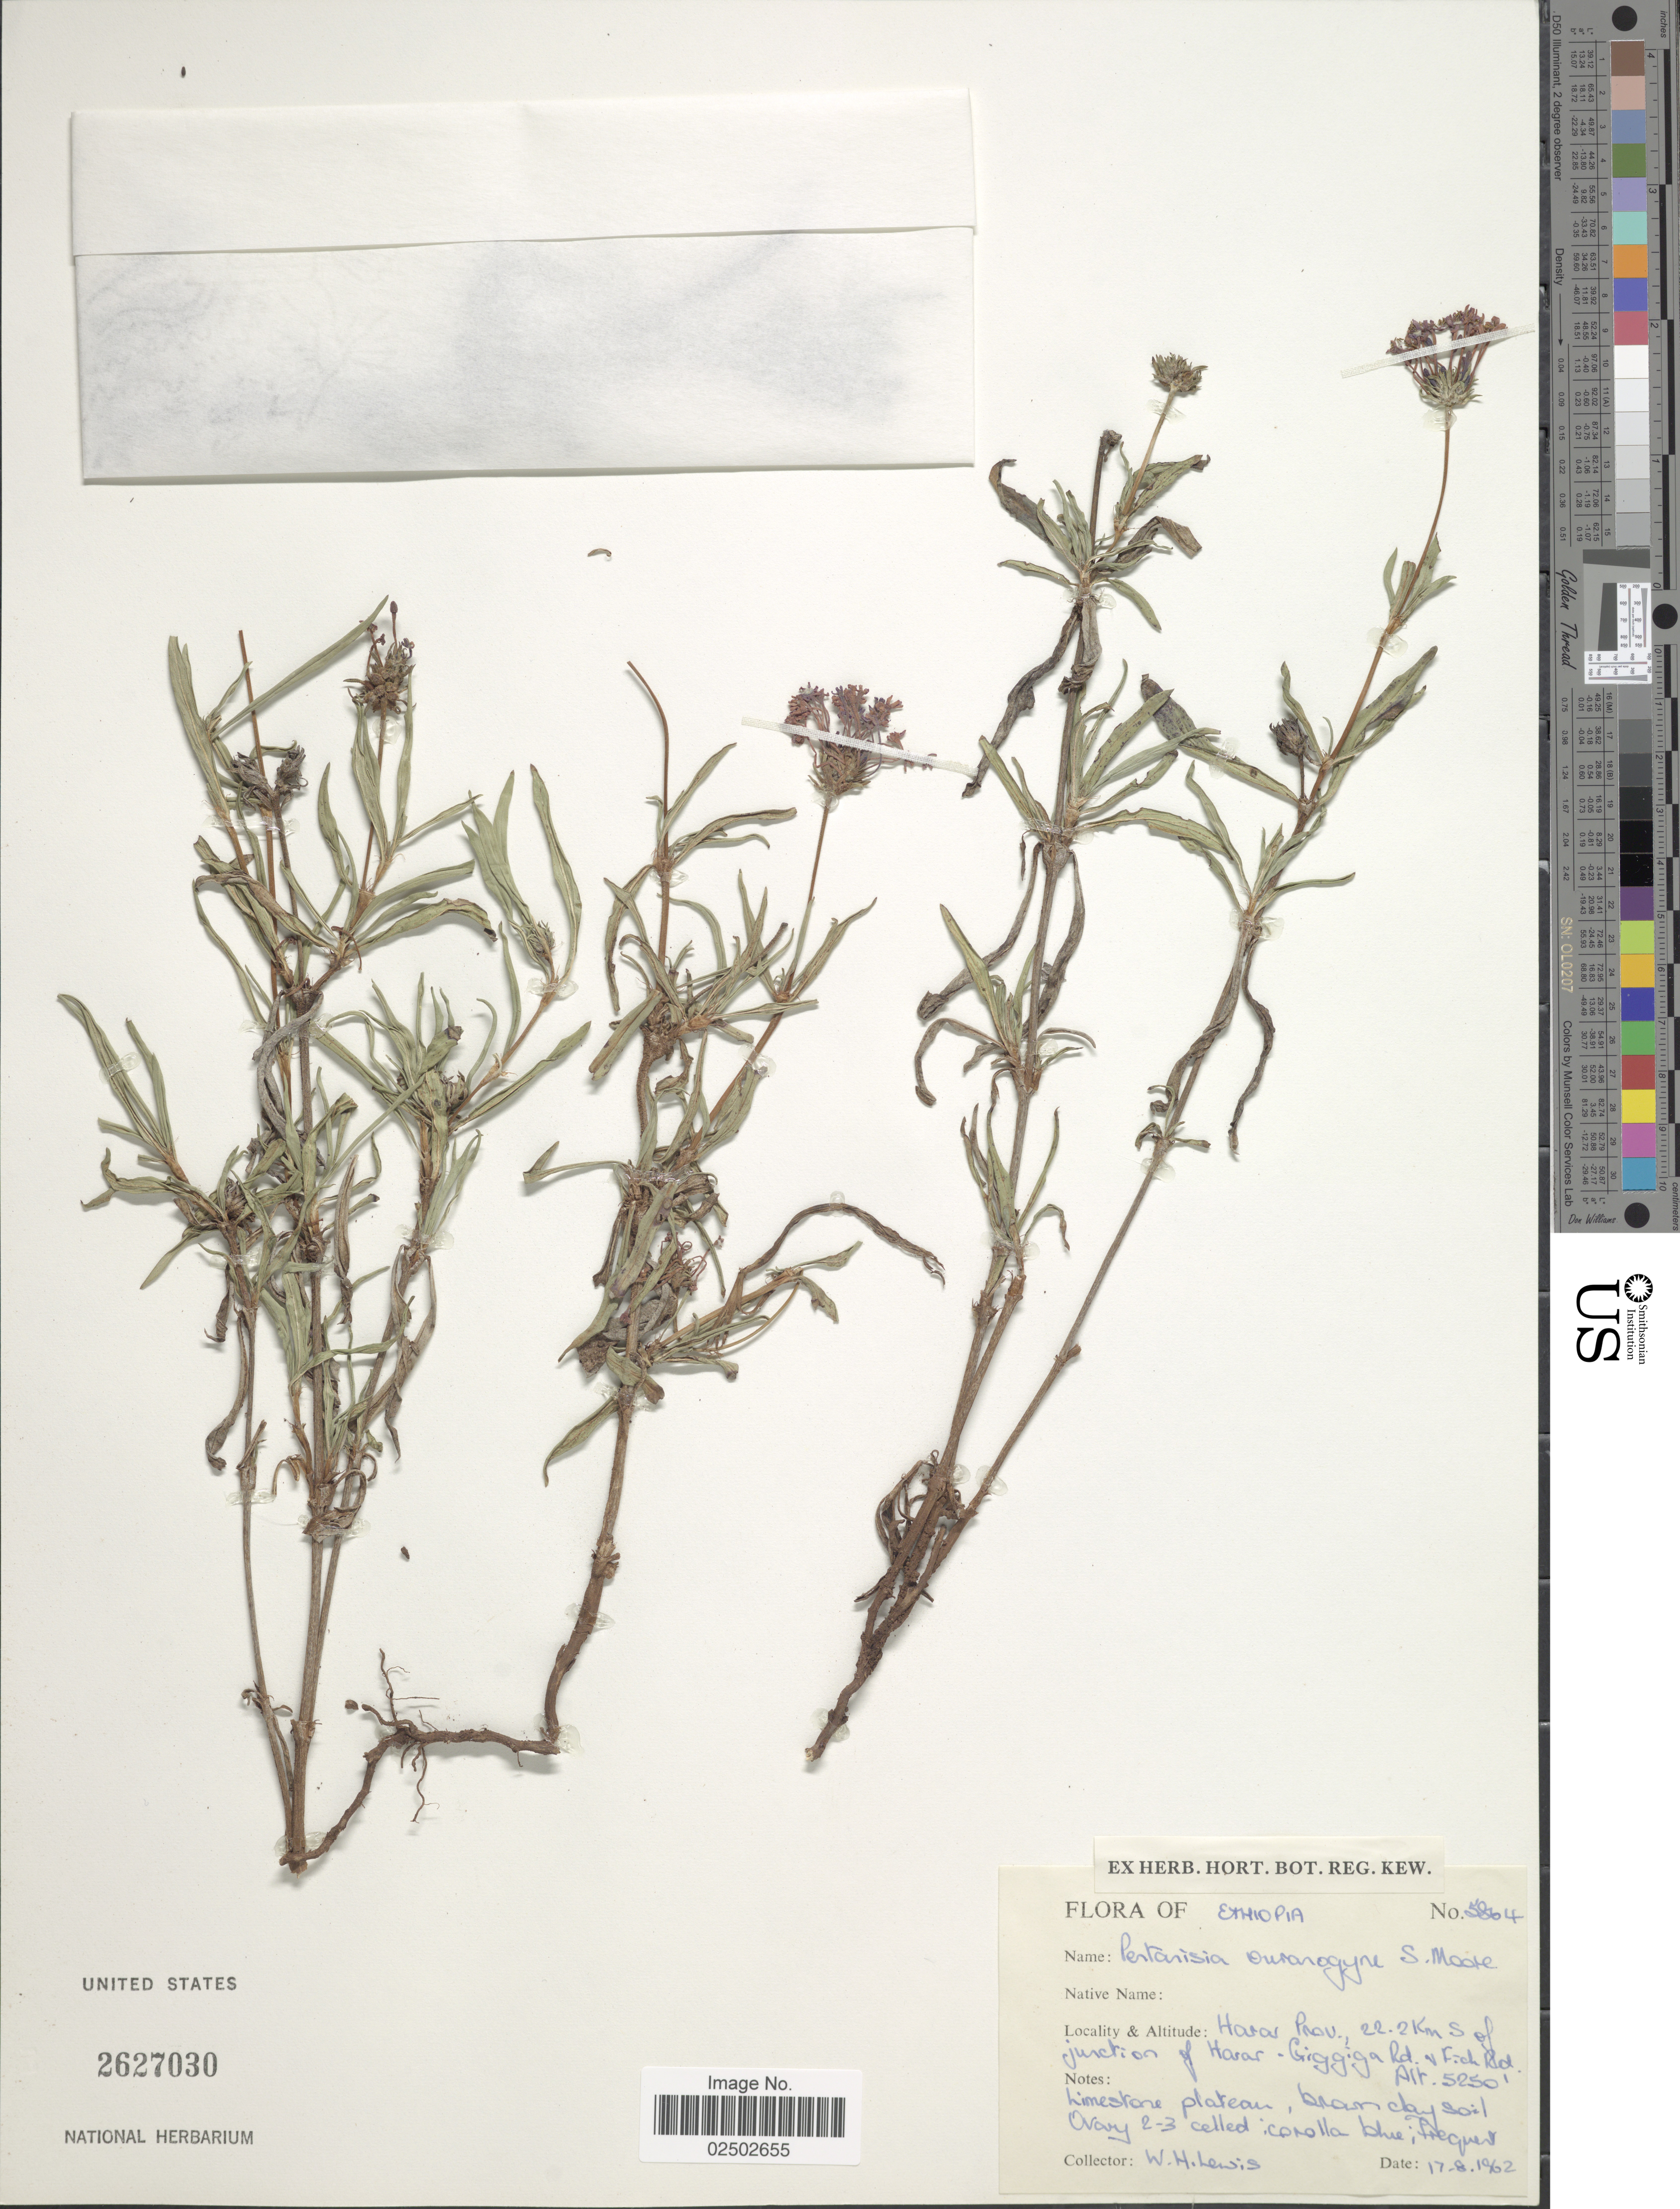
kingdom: Plantae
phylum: Tracheophyta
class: Magnoliopsida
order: Gentianales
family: Rubiaceae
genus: Pentanisia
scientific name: Pentanisia ouranogyne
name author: S. Moore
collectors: W. H. Lewis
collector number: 5864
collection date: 1962-08-17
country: Ethiopia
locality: Harar Prov., 22 km S of junction of Hara - Giggiga Rd v. Frch Rd. [interpreted]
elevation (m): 1600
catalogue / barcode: US 2627030